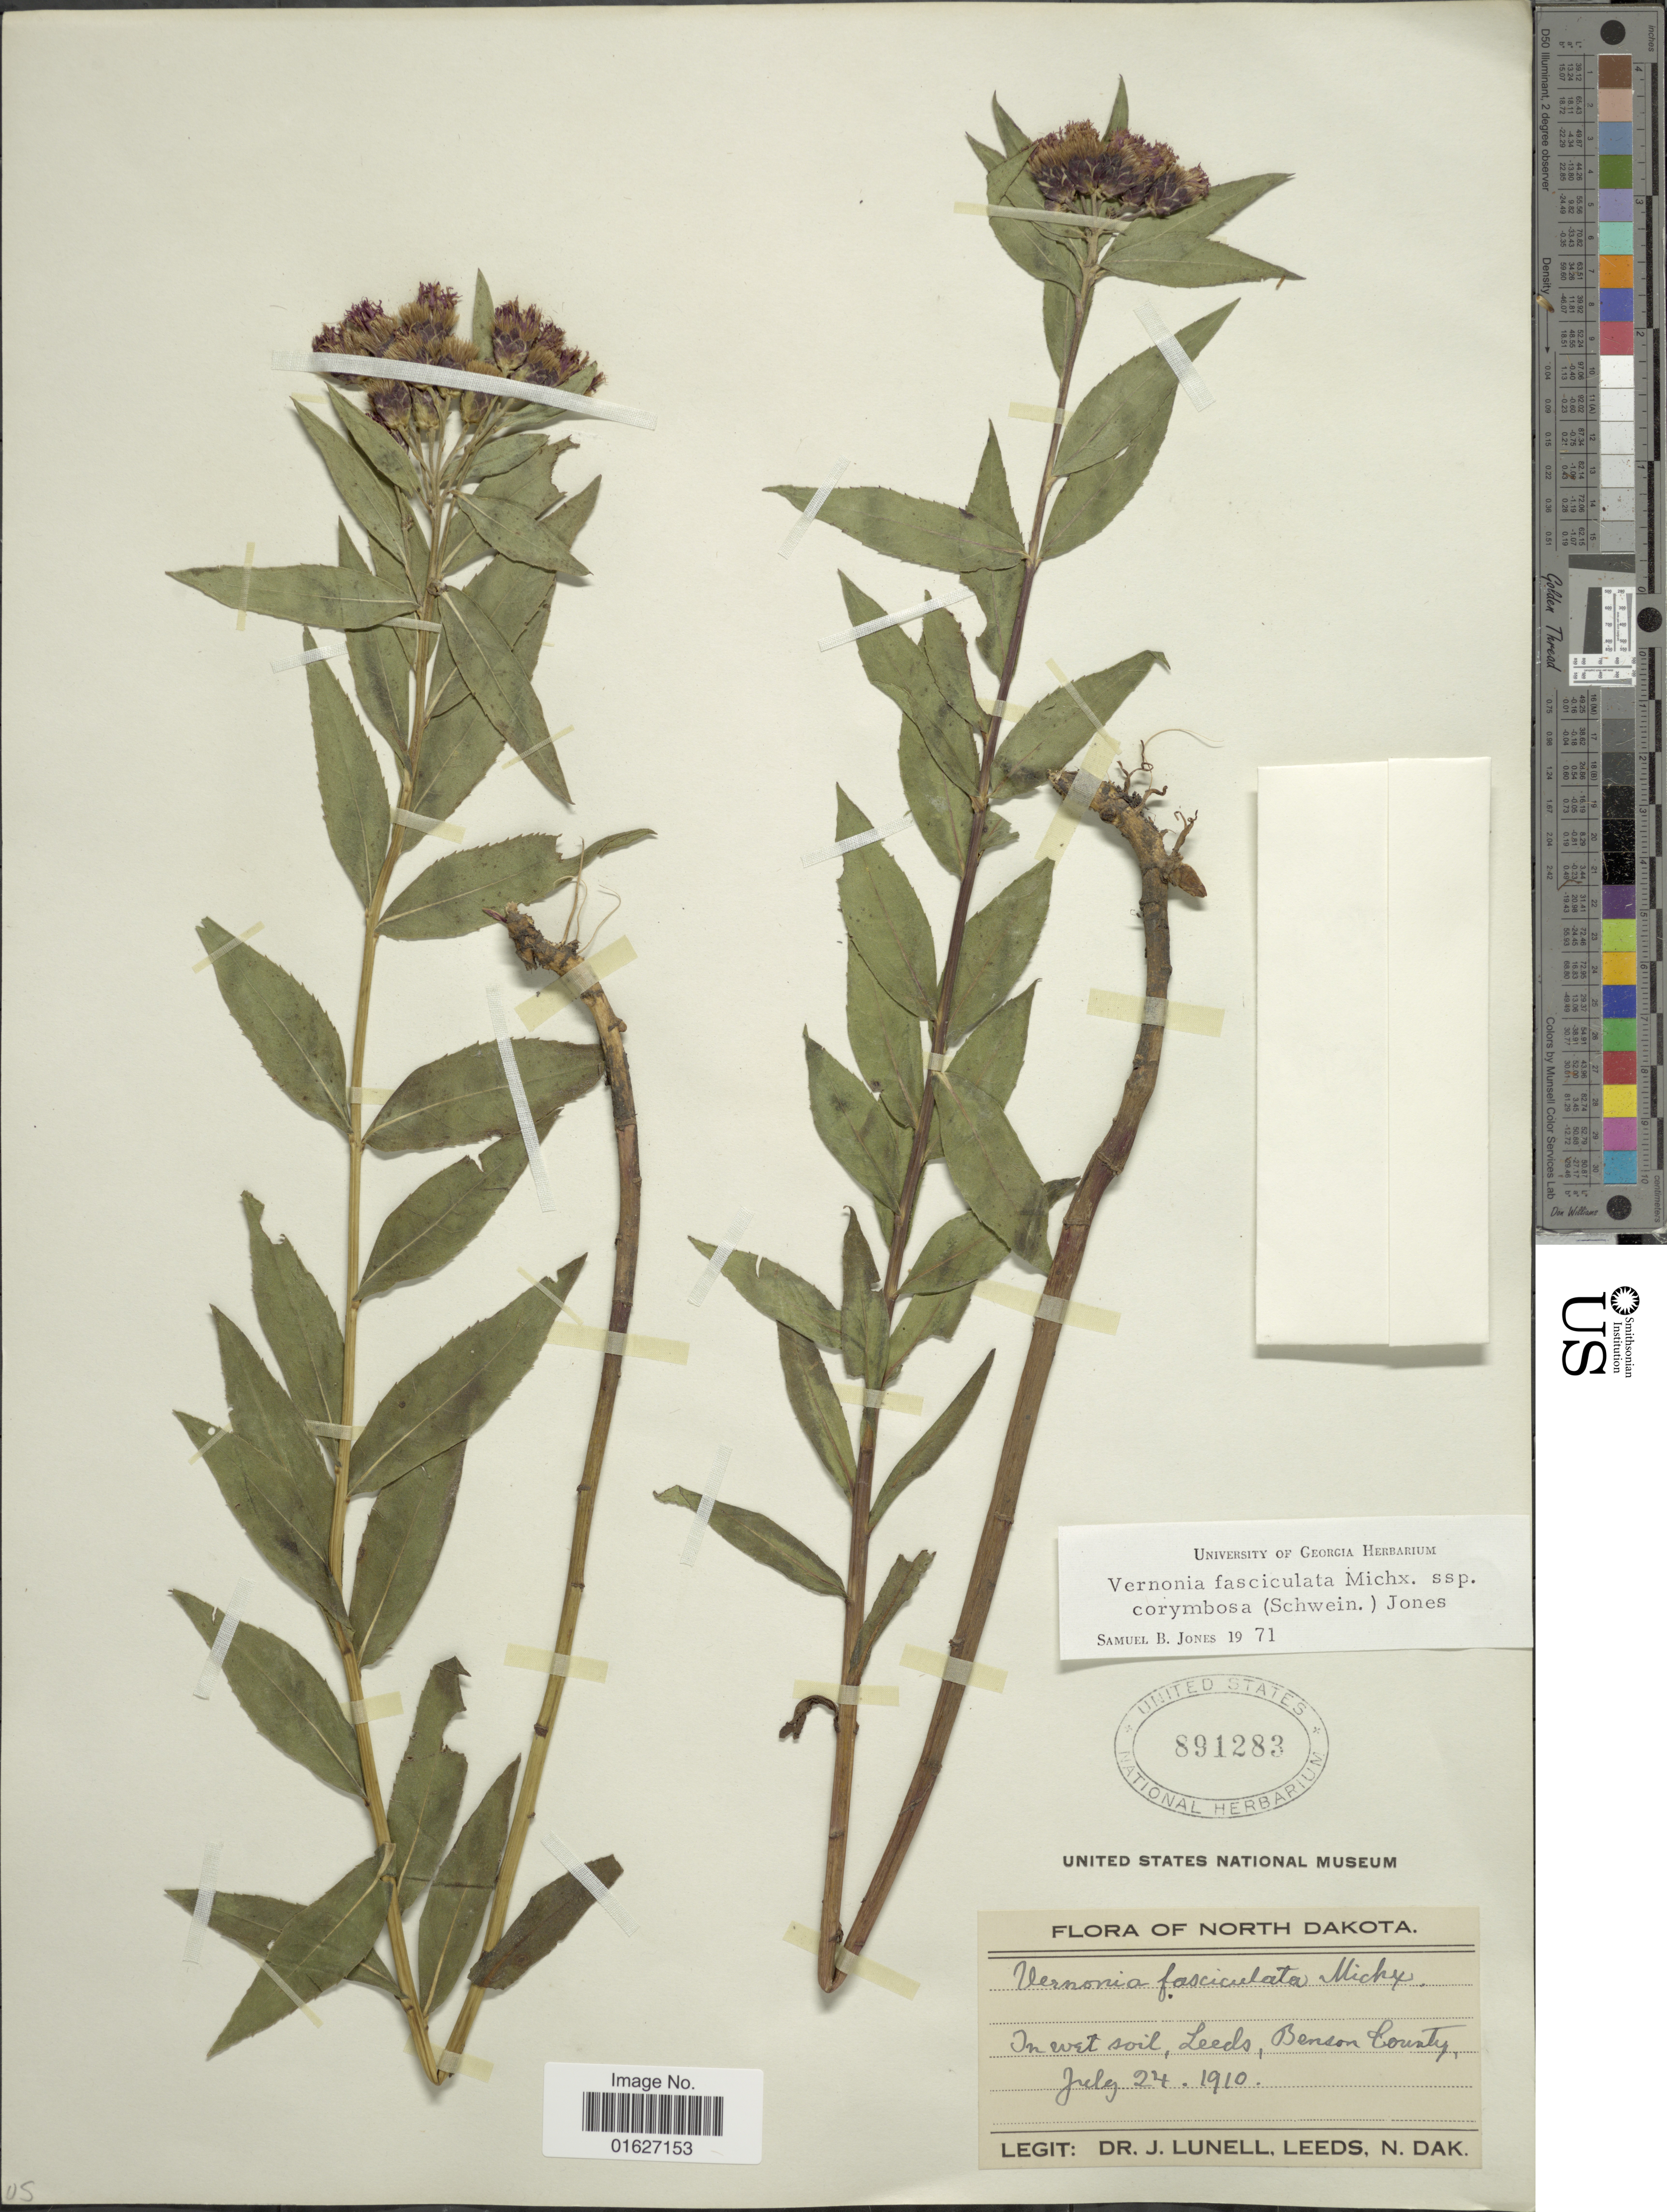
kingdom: Plantae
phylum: Tracheophyta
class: Magnoliopsida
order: Asterales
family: Asteraceae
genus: Vernonia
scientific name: Vernonia fasciculata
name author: Michx.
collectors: J. Lunell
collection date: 1910-07-24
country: United States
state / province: North Dakota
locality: Leeds, Benson County.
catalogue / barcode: US 891283